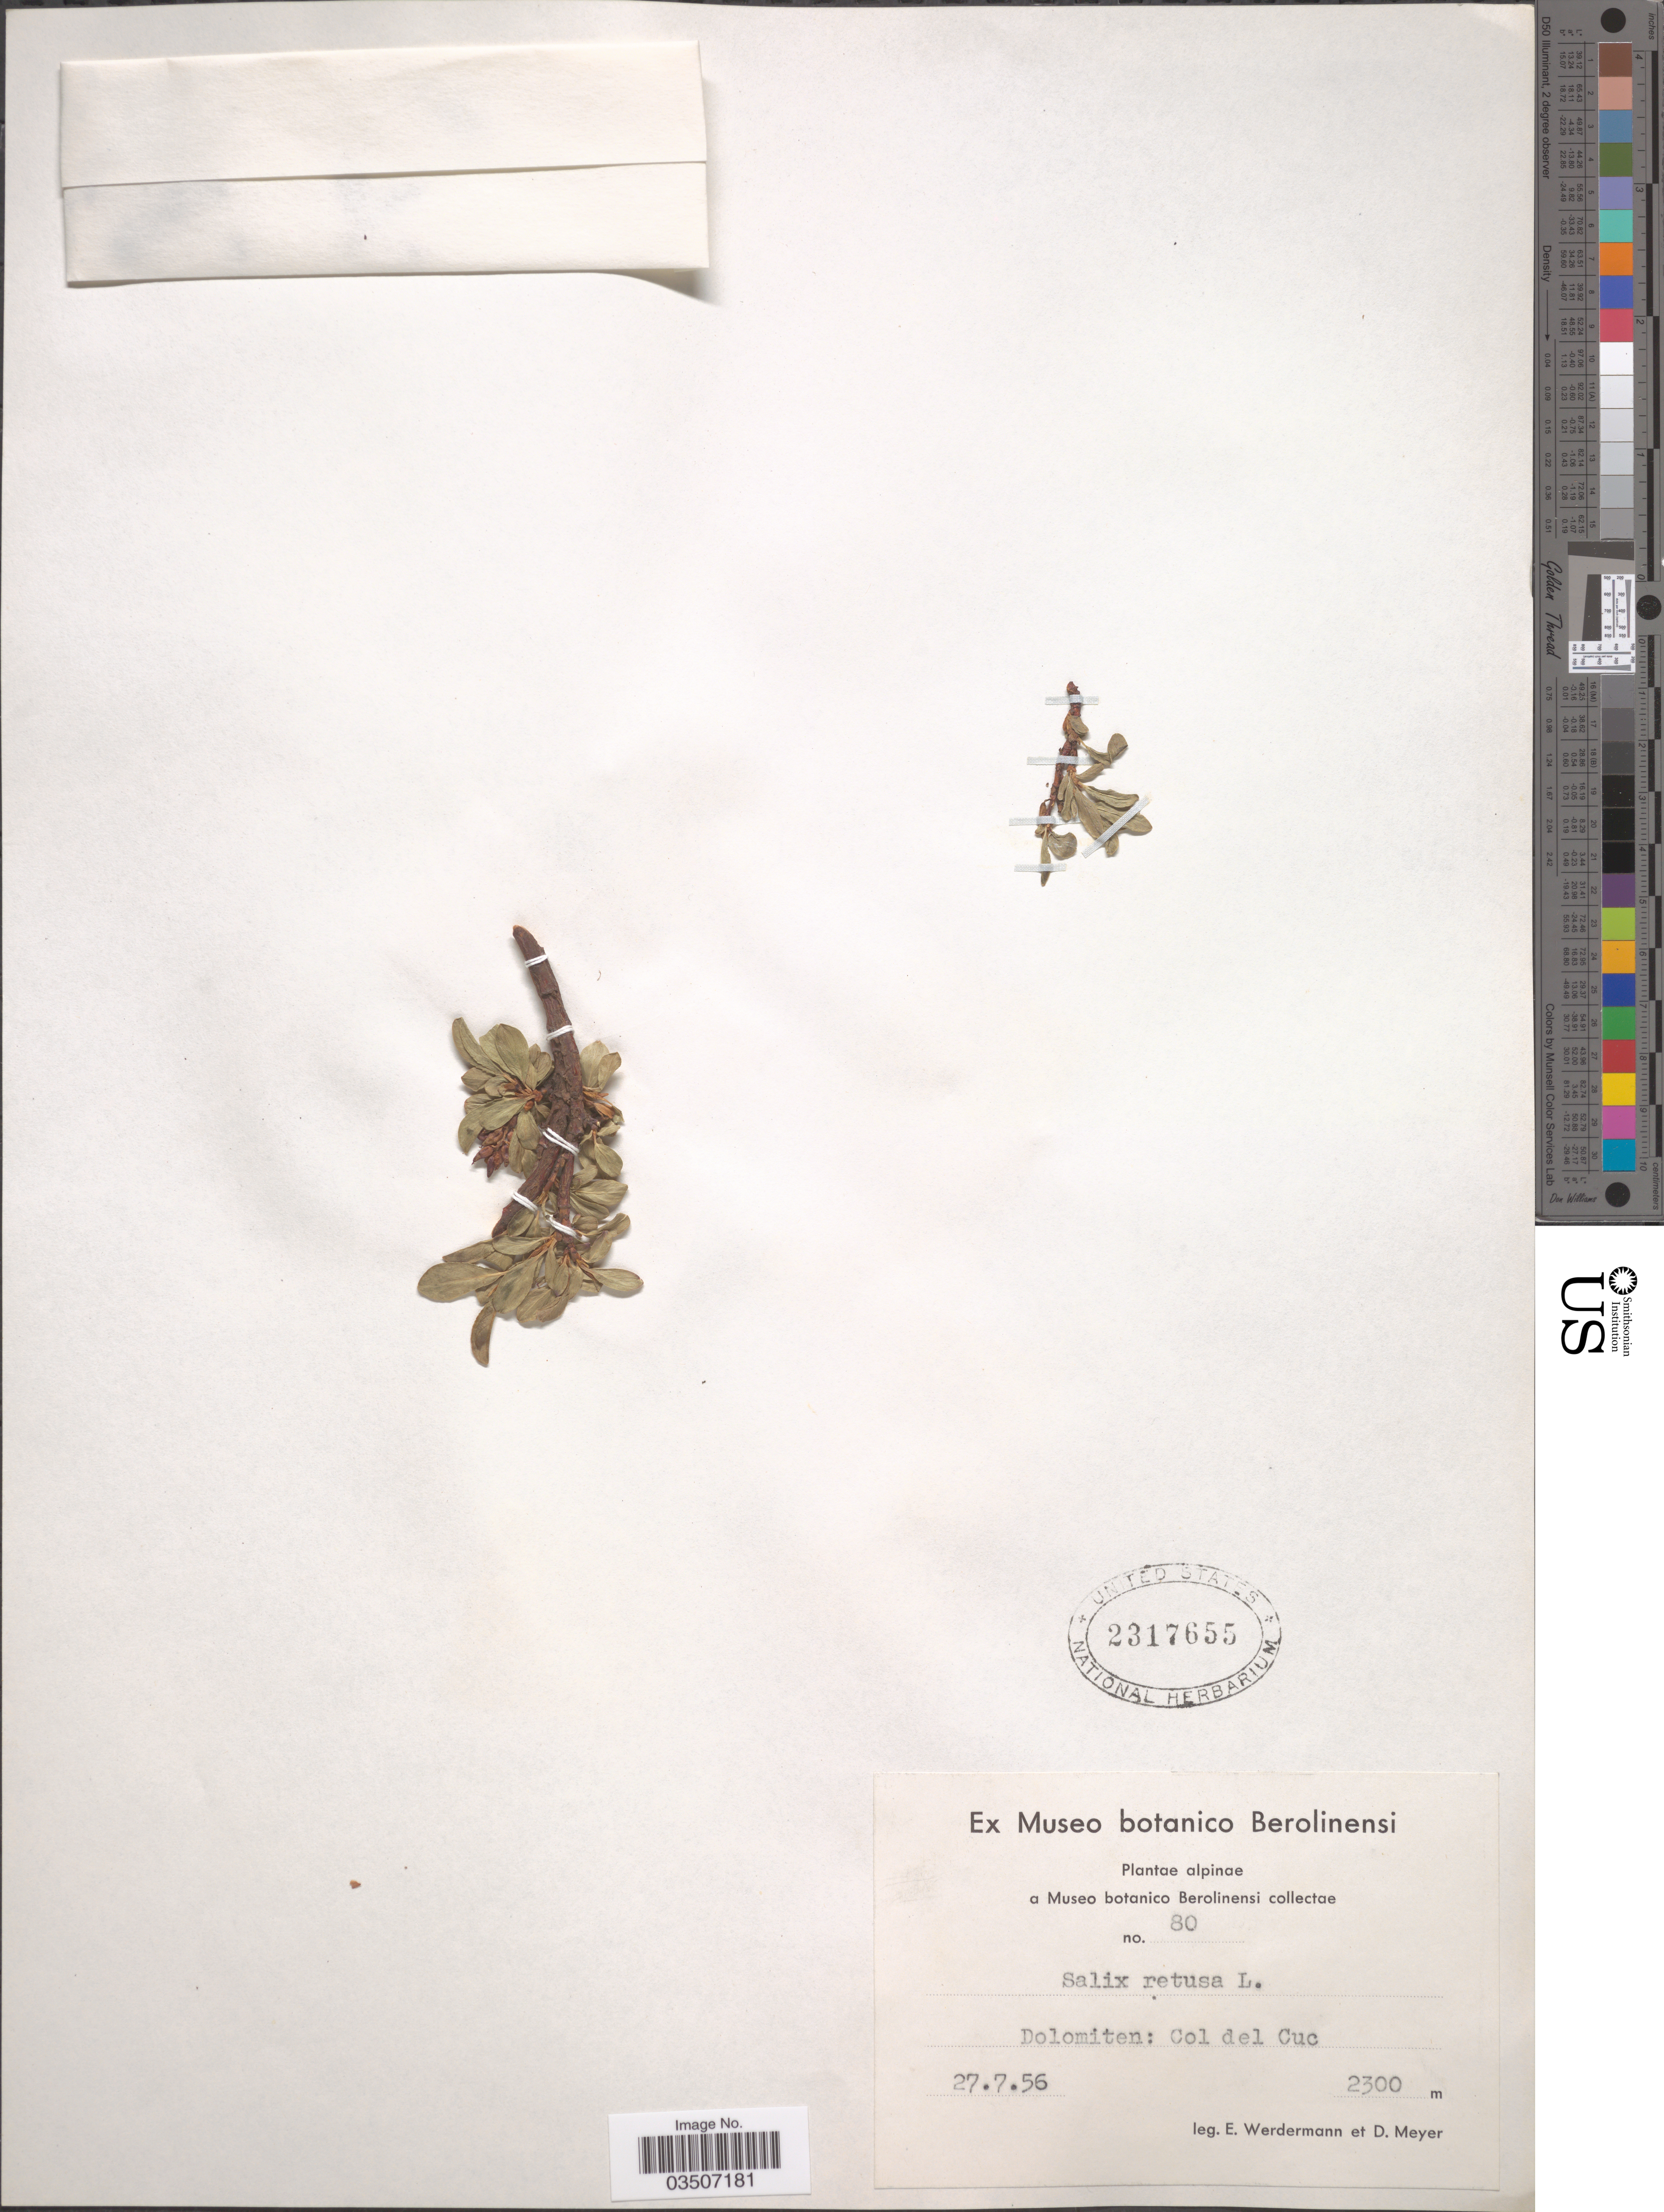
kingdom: Plantae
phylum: Tracheophyta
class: Magnoliopsida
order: Malpighiales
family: Salicaceae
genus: Salix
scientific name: Salix retusa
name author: L.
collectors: E. Werdermann & D. Meyer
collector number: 80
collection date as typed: Transcribed d/m/y: 27/7/56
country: Italy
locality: Dolomiten: Col del Cuc.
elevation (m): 2300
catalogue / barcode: US 2317655